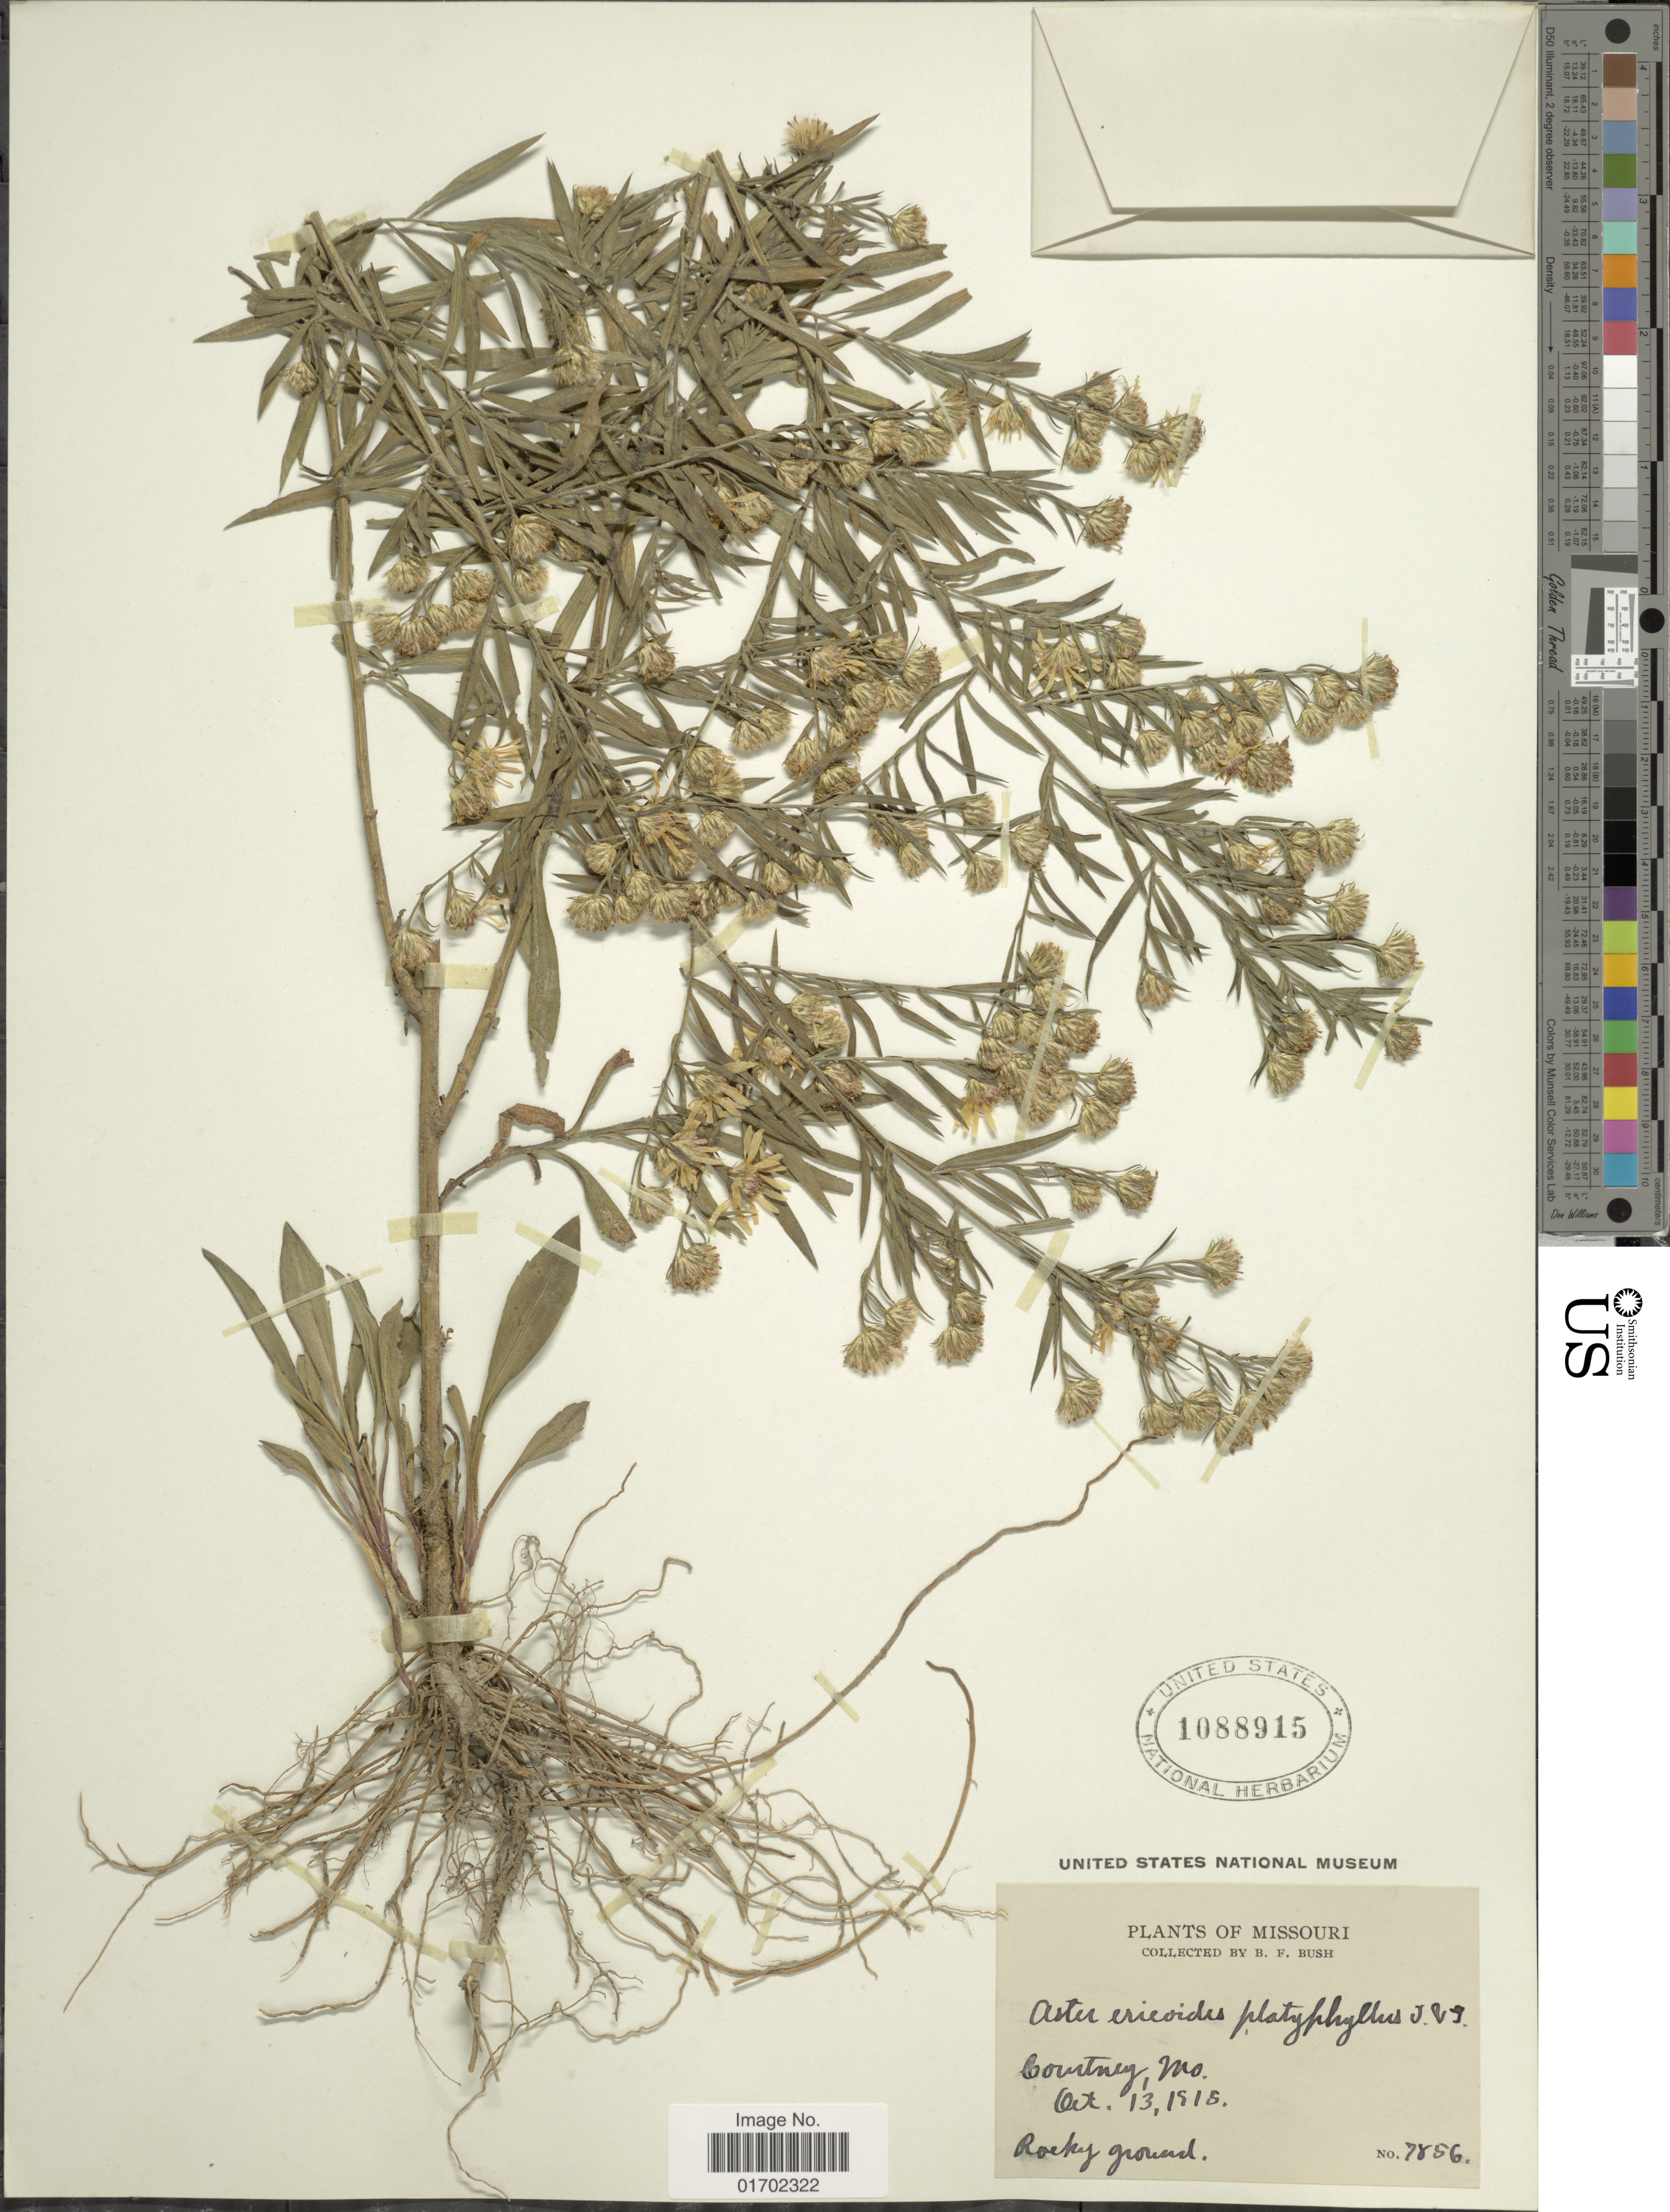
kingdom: Plantae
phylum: Tracheophyta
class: Magnoliopsida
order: Asterales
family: Asteraceae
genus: Symphyotrichum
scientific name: Symphyotrichum pilosum var. pilosum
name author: (Willd.) G.L. Nesom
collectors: B. F. Bush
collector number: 7856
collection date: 1915-10-13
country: United States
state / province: Missouri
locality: Courtney, Mo.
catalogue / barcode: US 1088915